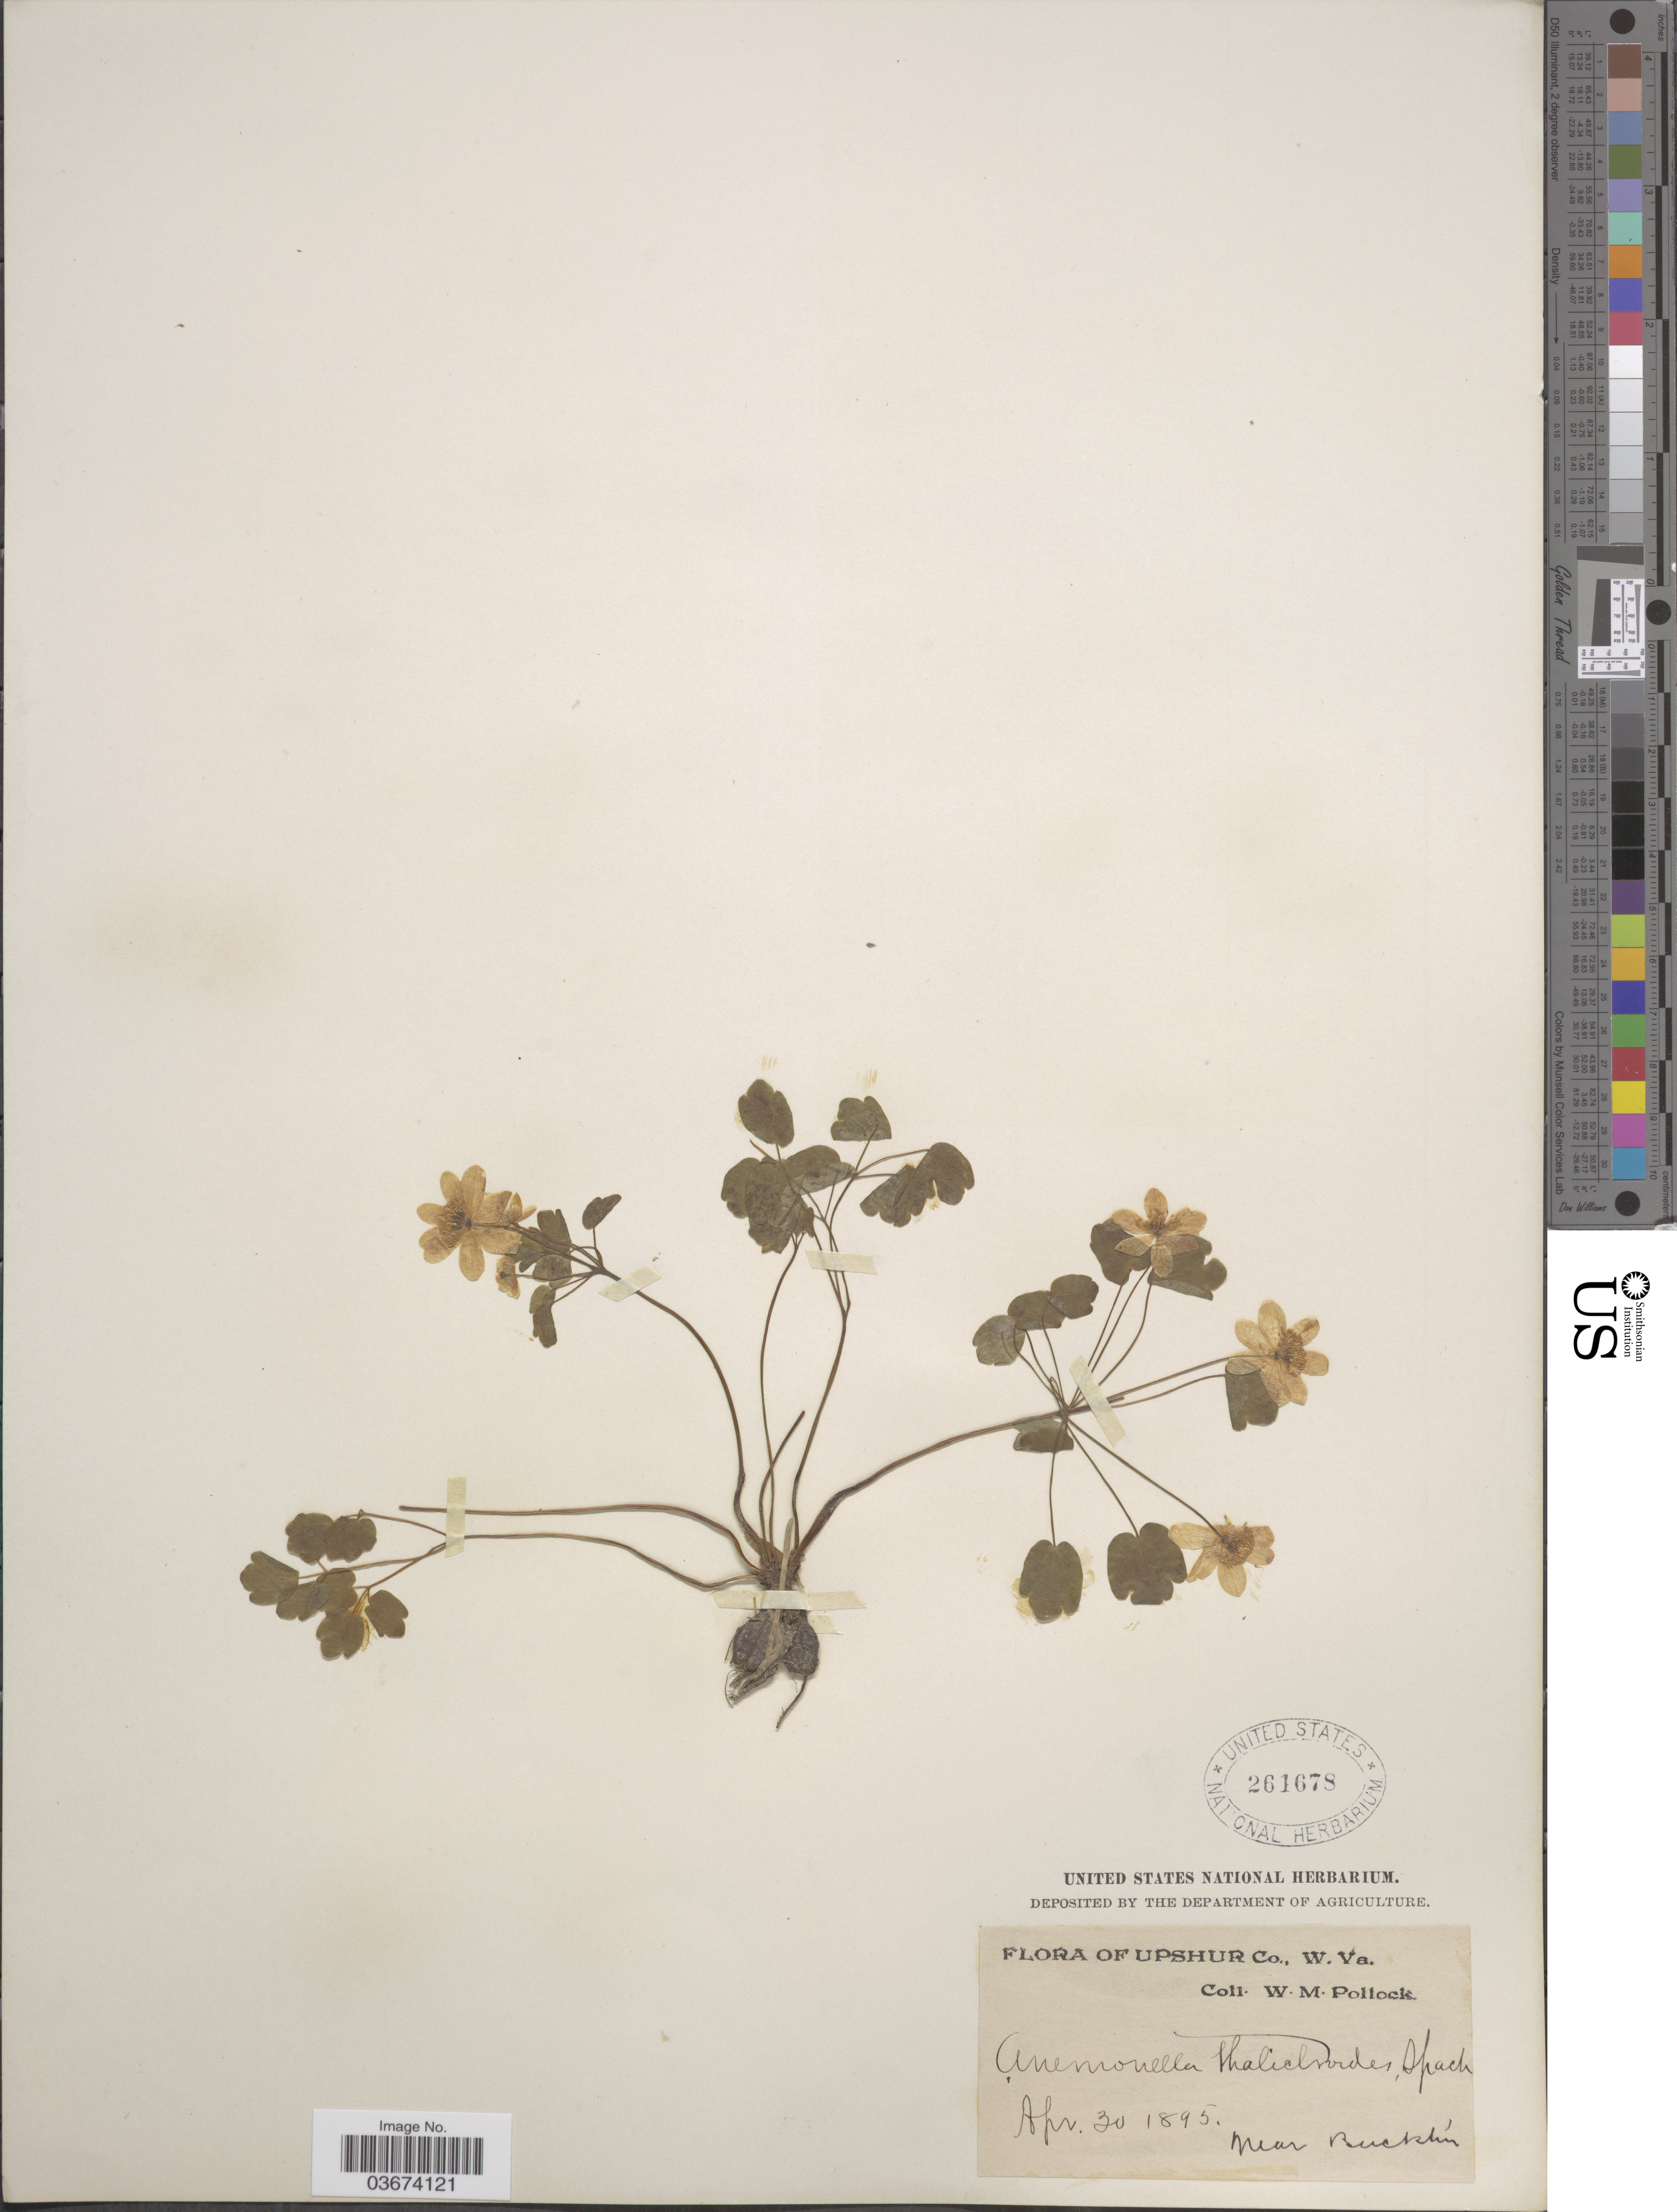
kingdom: Plantae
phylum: Tracheophyta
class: Magnoliopsida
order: Ranunculales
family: Ranunculaceae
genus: Thalictrum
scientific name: Thalictrum thalictroides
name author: (L.) A.J. Eames & B. Boivin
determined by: Strong, M. T., (US), Smithsonian Institution - National Museum of Natural History (UNITED STATES)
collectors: W. M. Pollock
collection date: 1895-04-30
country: United States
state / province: West Virginia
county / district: Upshur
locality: W. Va. Near Bucklin.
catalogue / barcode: US 261678